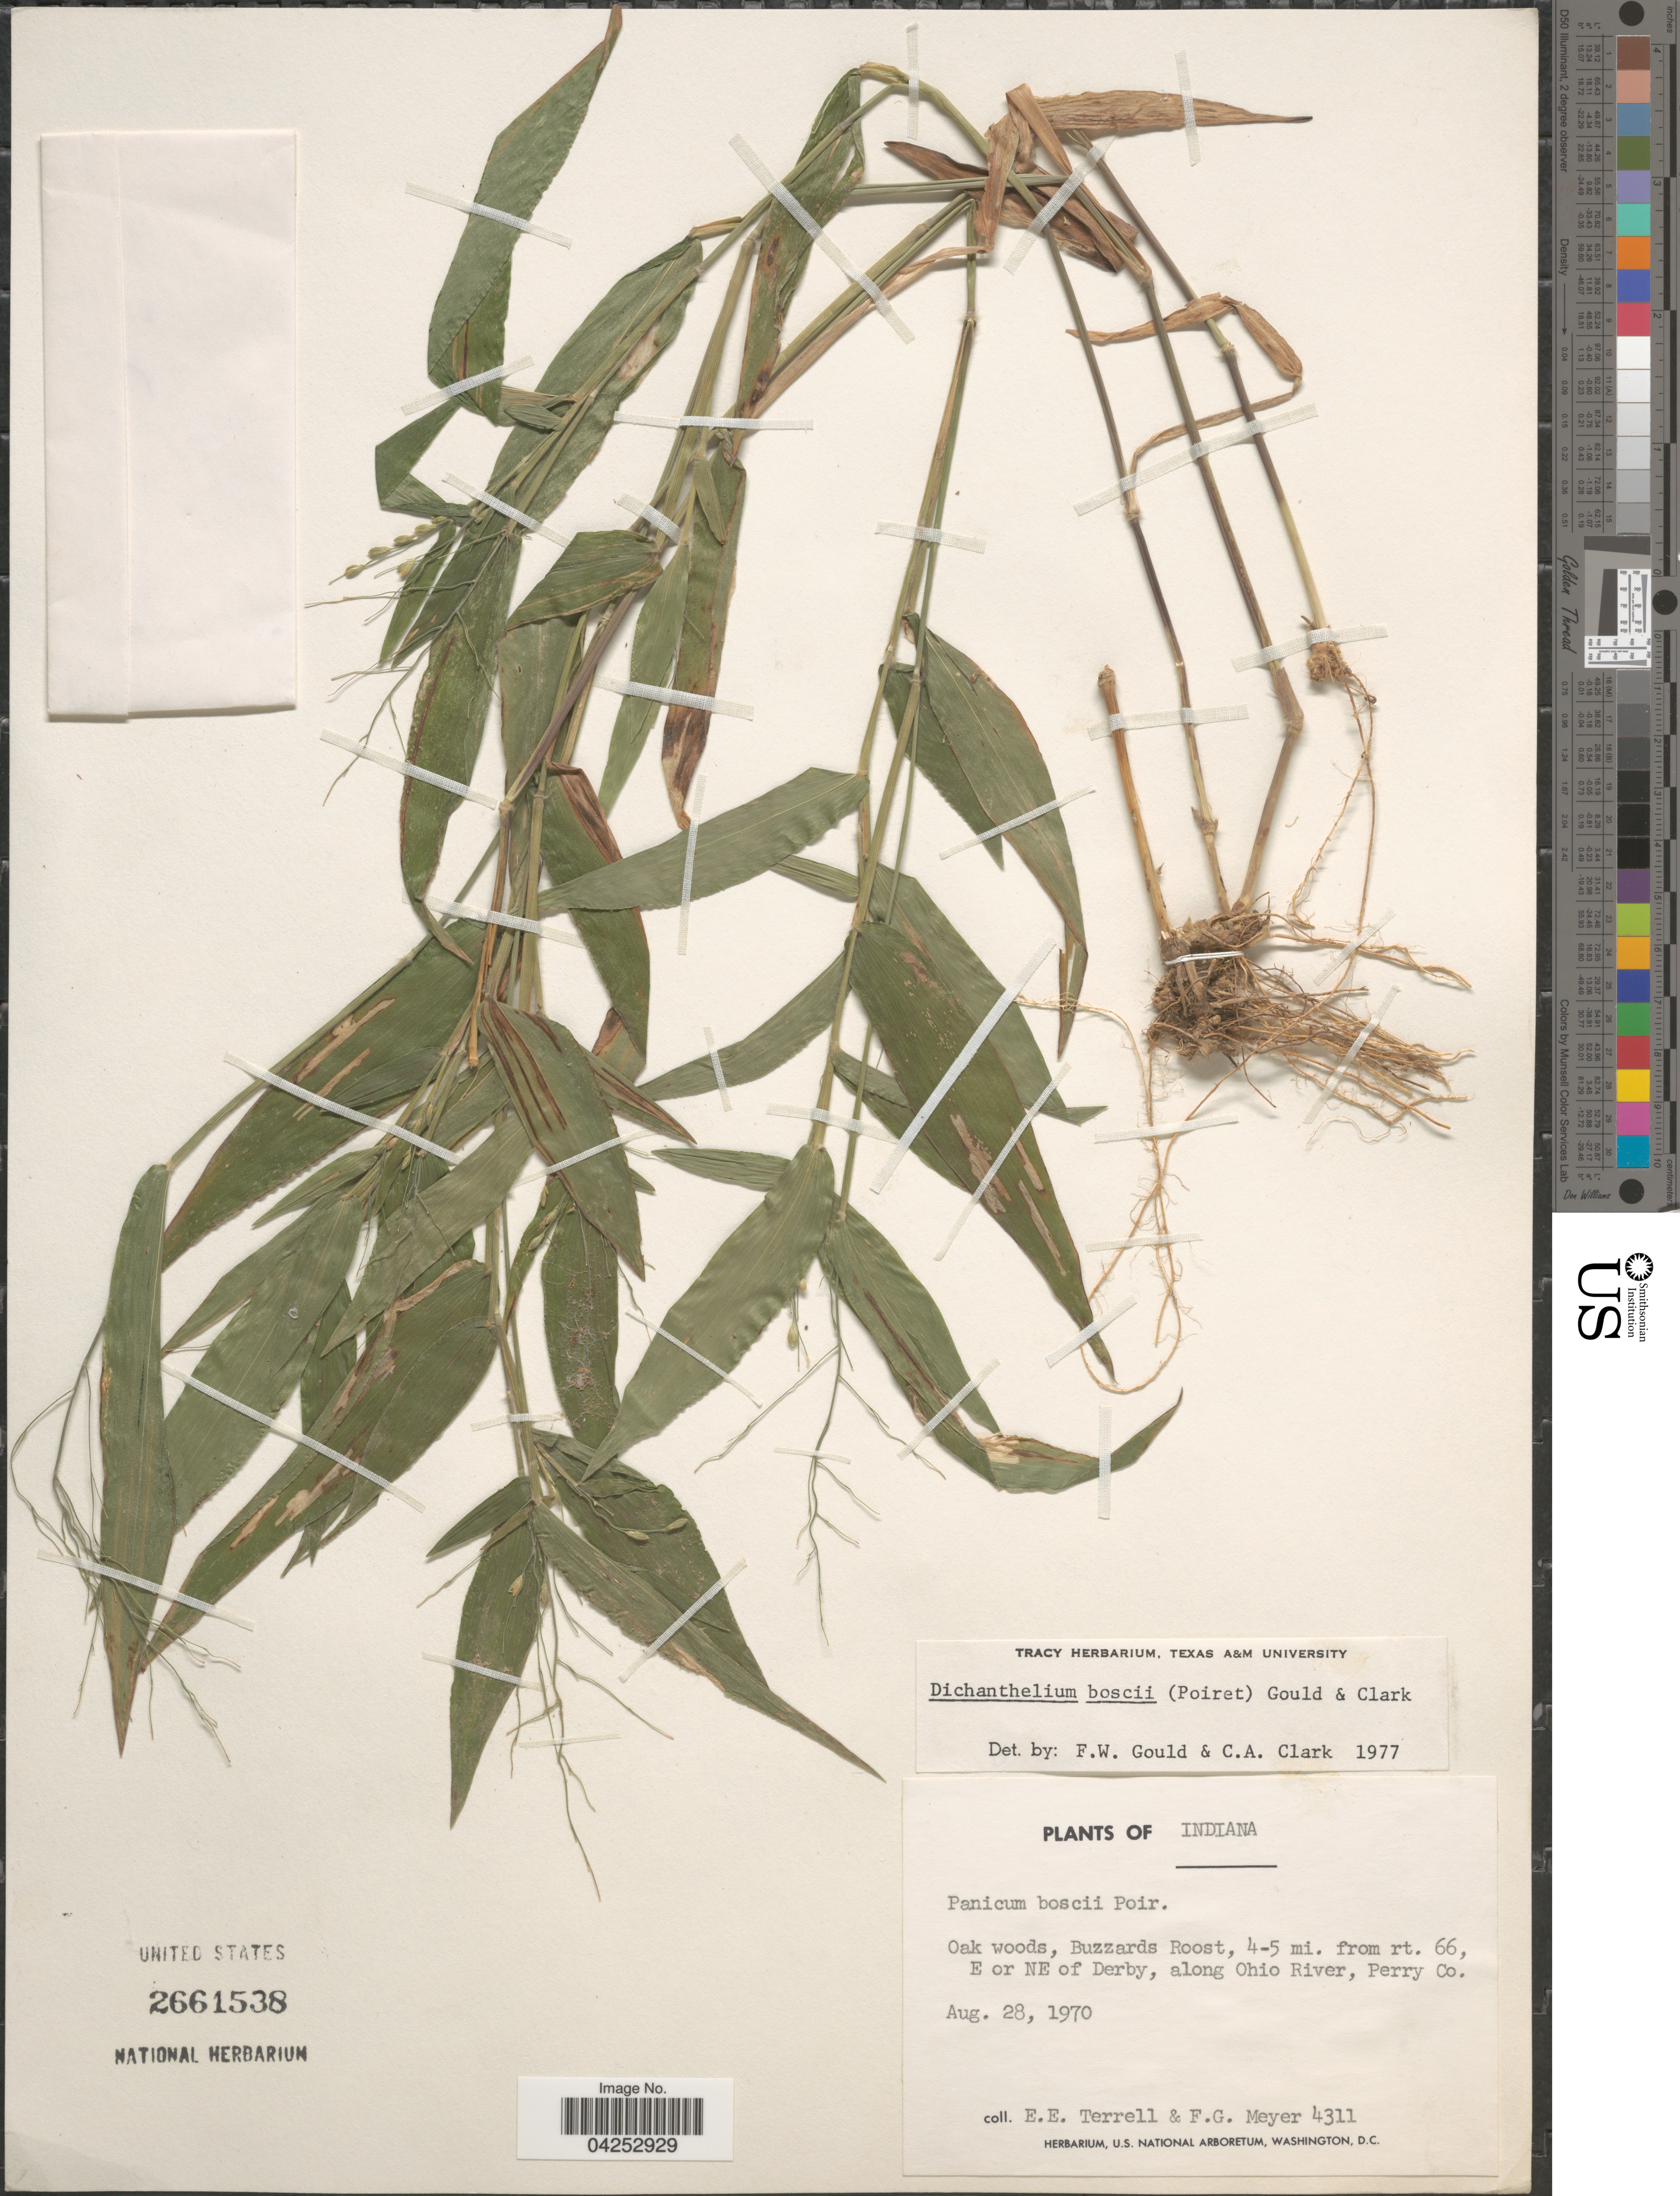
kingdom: Plantae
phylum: Tracheophyta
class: Liliopsida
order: Poales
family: Poaceae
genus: Dichanthelium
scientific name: Dichanthelium boscii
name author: (Poir.) Gould & C.A. Clark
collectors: E. E. Terrell & F. G. Meyer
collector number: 4311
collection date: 1970-08-28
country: United States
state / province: Indiana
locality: Oak woods, Buzzards Roost, 4-5 mi. from rt. 66, E or NE of Derby, along Ohio River, Perry Co.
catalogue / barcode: US 2661538